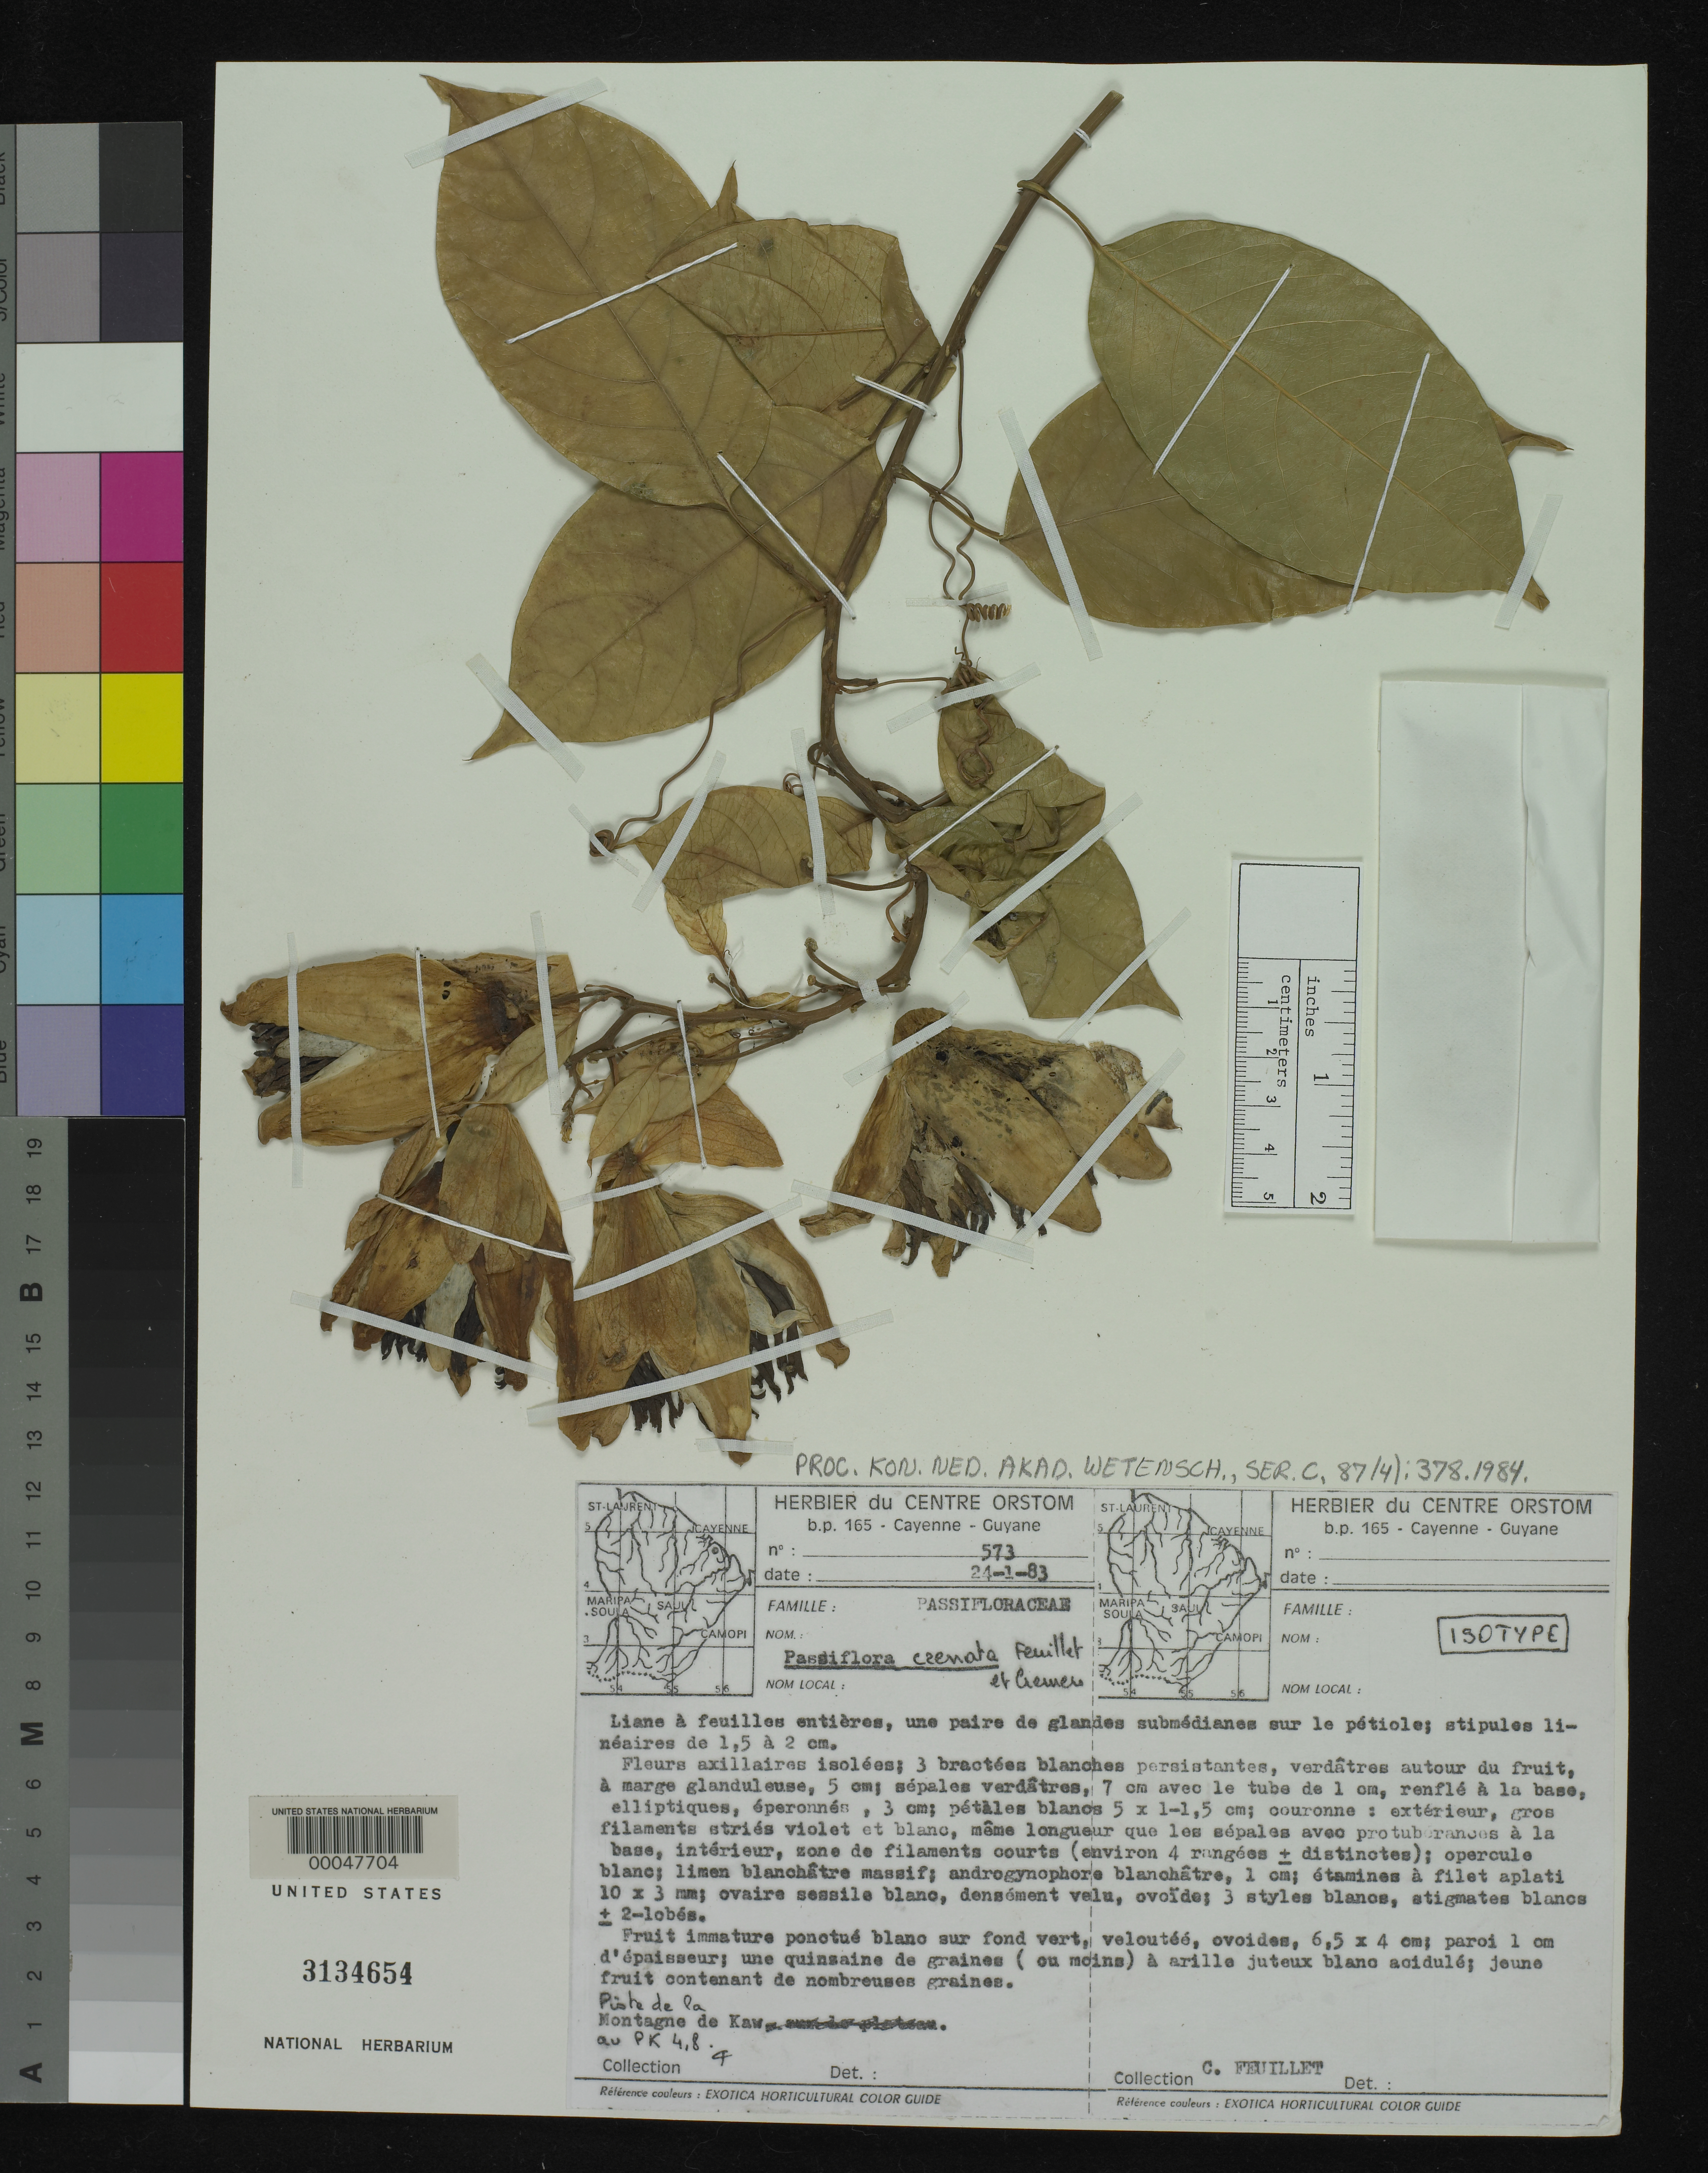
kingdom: Plantae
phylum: Tracheophyta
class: Magnoliopsida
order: Malpighiales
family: Passifloraceae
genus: Passiflora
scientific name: Passiflora crenata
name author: Feuillet & Cremers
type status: Isotype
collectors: C. Feuillet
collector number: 573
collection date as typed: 24 Jan 1983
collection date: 1983-01-24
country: French Guiana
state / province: Cayenne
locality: Trail between Roura and Kaw Mt.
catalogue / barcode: US 3134654